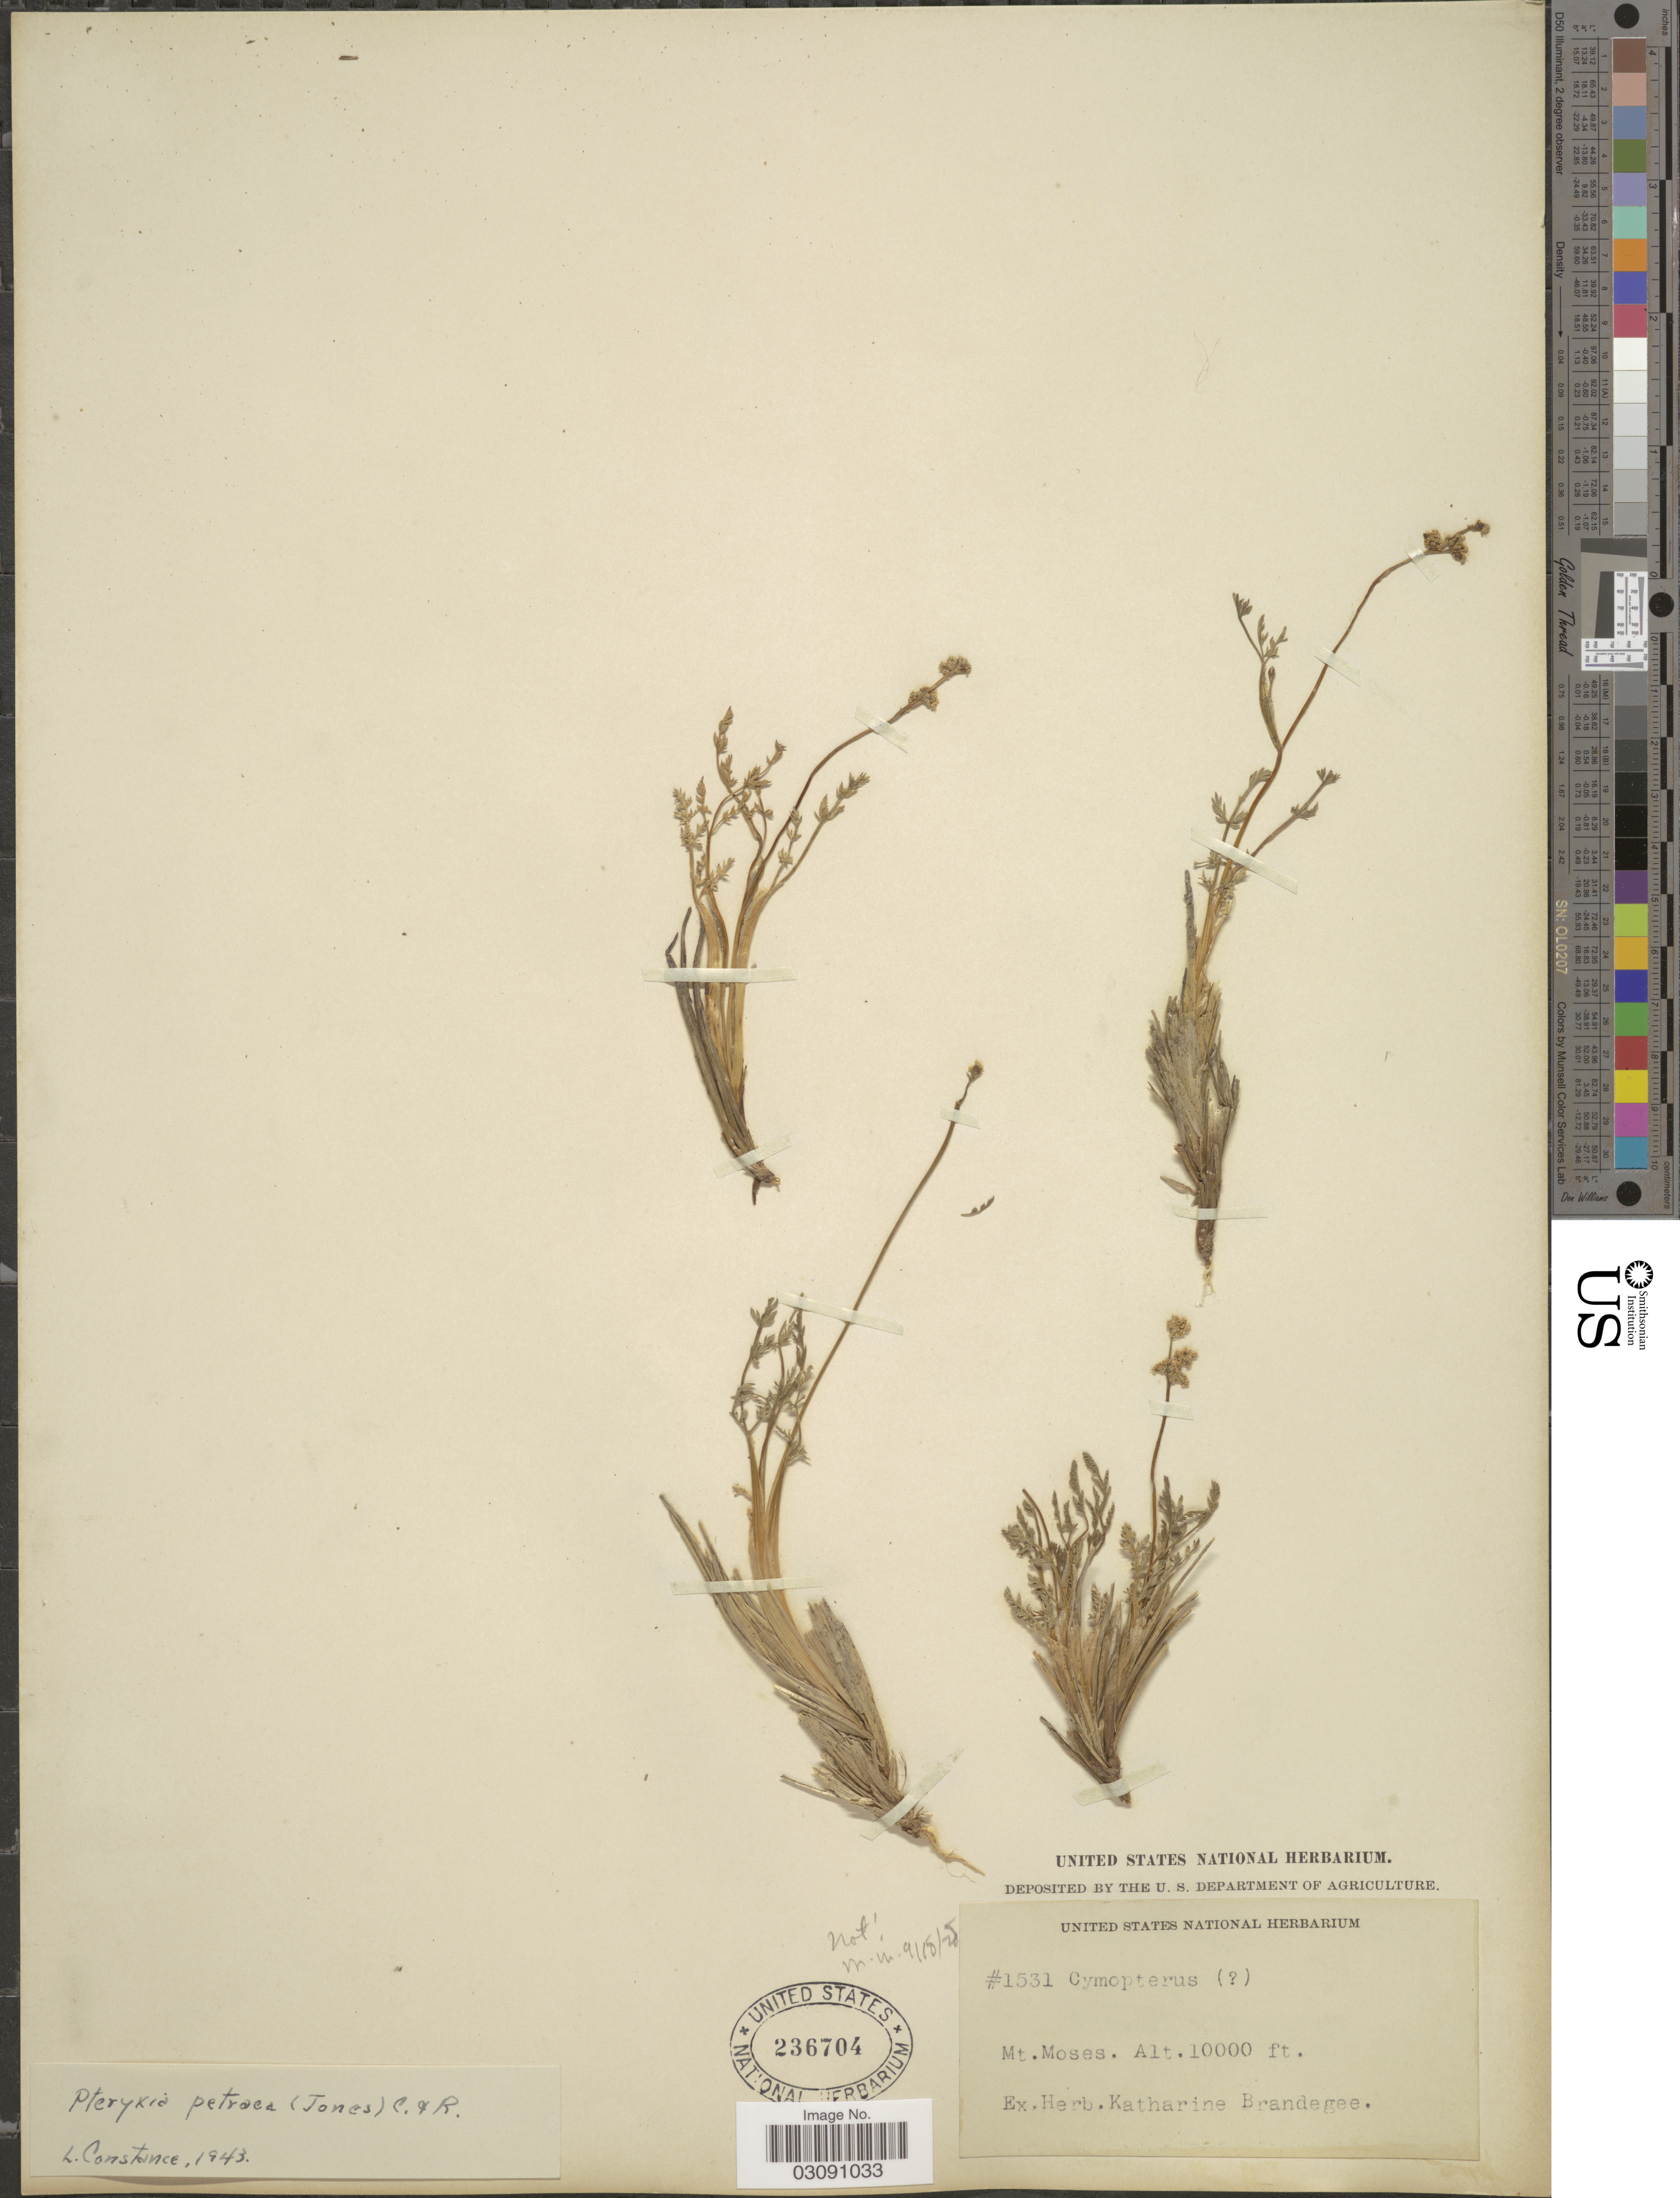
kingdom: Plantae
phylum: Tracheophyta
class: Magnoliopsida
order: Apiales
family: Apiaceae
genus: Pteryxia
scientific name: Pteryxia petraea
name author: (M.E. Jones) J.M. Coult. & Rose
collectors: ex Herb. Mrs. Katharine Brandegee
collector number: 1531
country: United States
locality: Mt. Moses.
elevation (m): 3048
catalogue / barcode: US 236704